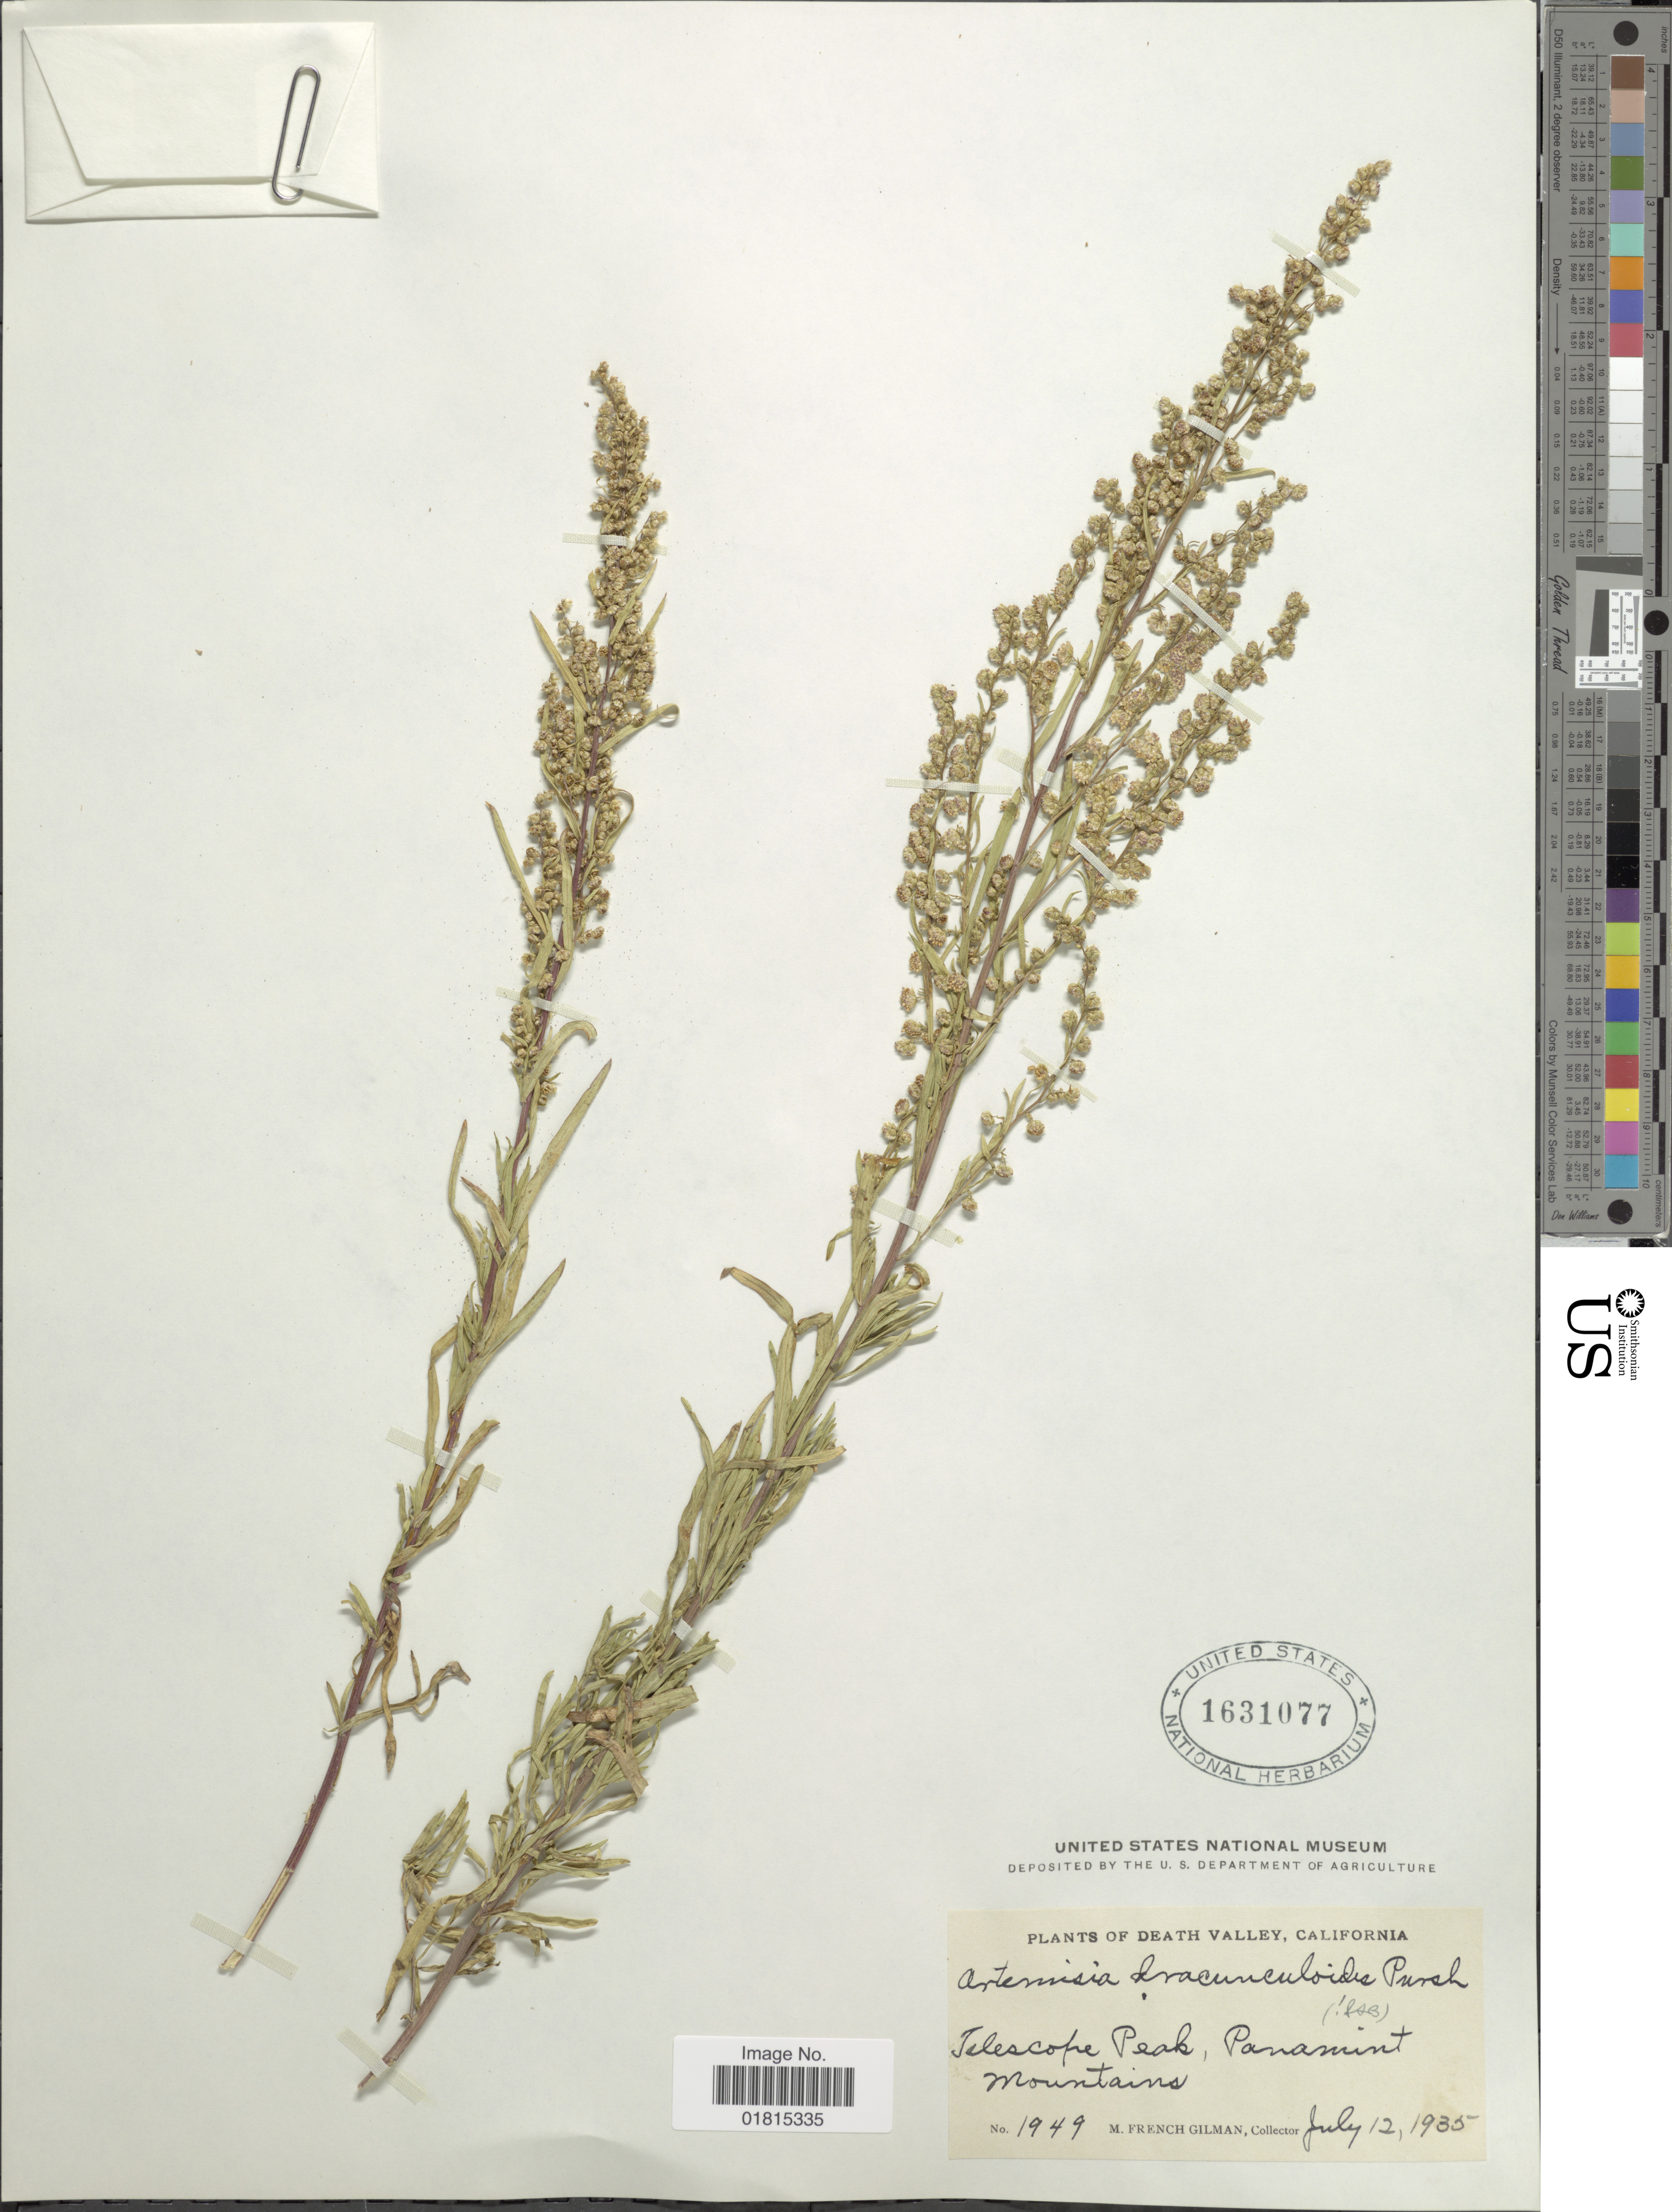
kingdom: Plantae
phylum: Tracheophyta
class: Magnoliopsida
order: Asterales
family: Asteraceae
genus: Artemisia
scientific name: Artemisia dracunculoides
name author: Pursh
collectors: M. F. Gilman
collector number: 1949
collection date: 1935-07-12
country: United States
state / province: California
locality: Death Valley, California. Telescope Peak, Panamint Mountains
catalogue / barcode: US 1631077